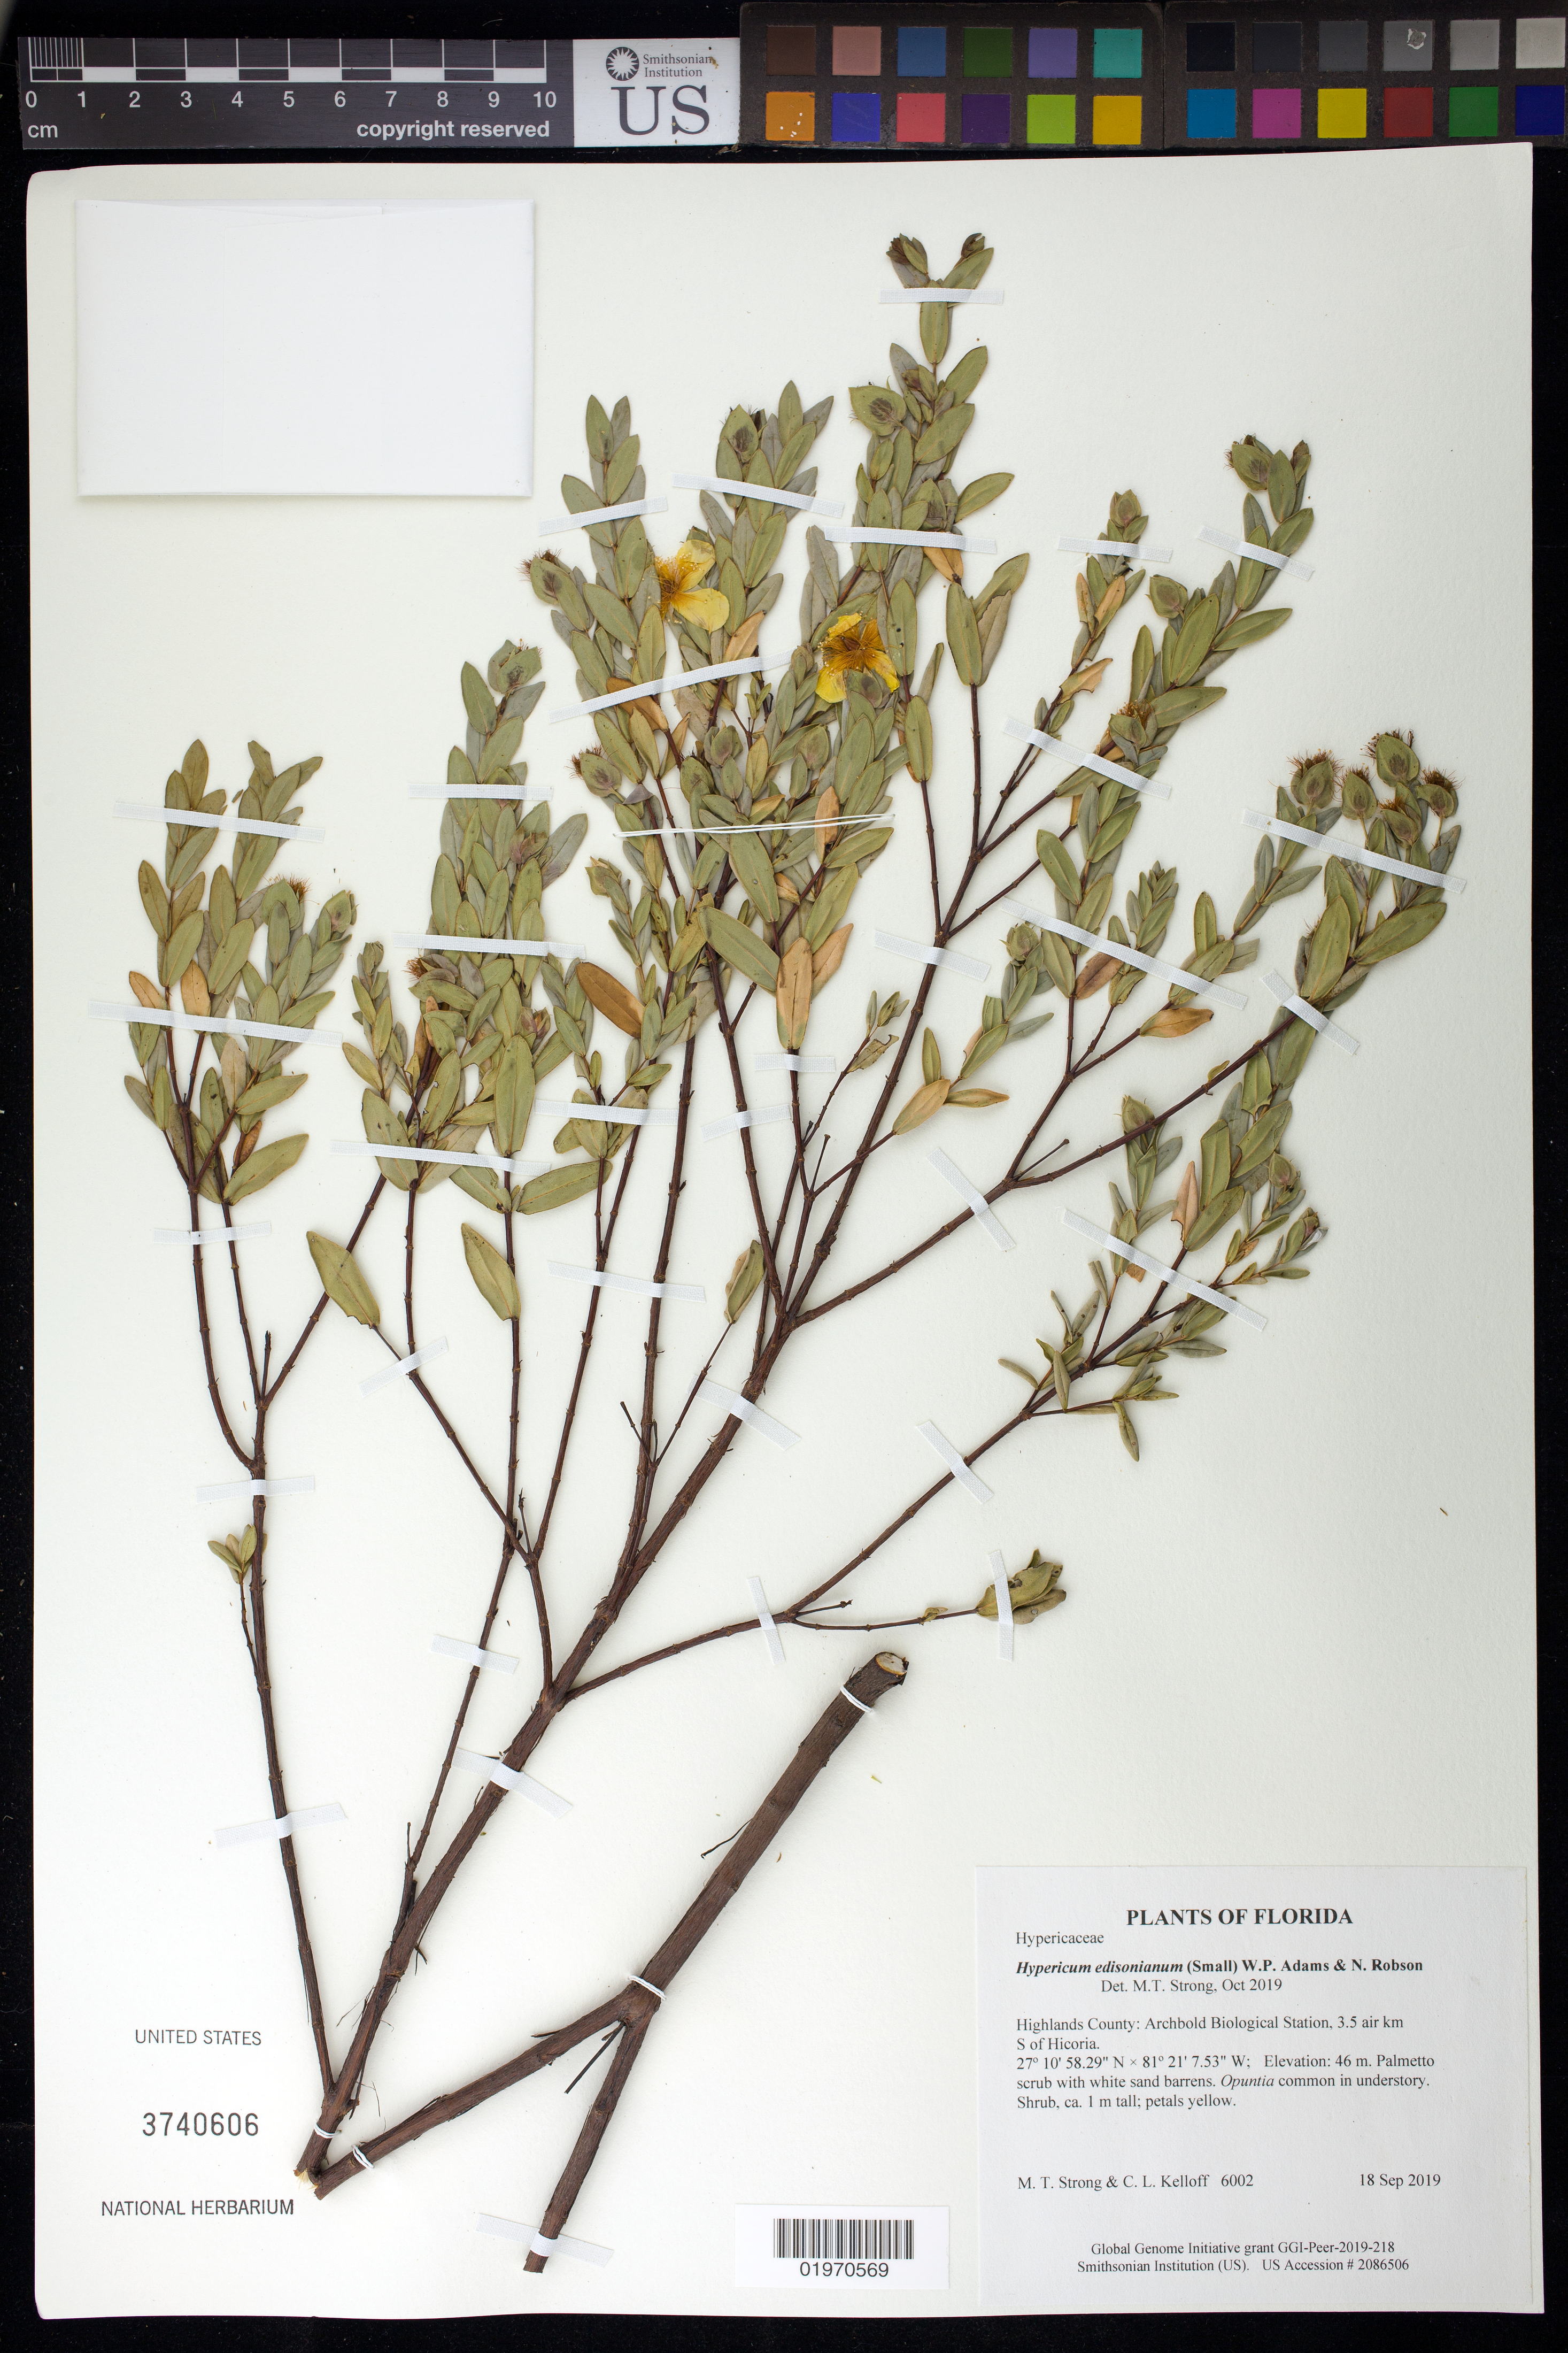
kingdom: Plantae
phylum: Tracheophyta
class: Magnoliopsida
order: Malpighiales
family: Hypericaceae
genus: Hypericum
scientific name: Hypericum edisonianum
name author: (Small) W.P. Adams & N. Robson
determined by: Strong, Mark T., (BOT), Smithsonian Institution - National Museum of Natural History (UNITED STATES)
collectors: M. T. Strong & C. L. Kelloff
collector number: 6002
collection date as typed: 18 Sep 2019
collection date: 2019-09-18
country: United States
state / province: Florida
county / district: Highlands County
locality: Archbold Biological Station, 3.5 air km S of Hicoria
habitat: Palmetto scrub with white sand barrens. Opuntia common in understory.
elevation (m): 46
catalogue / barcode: US 3740606